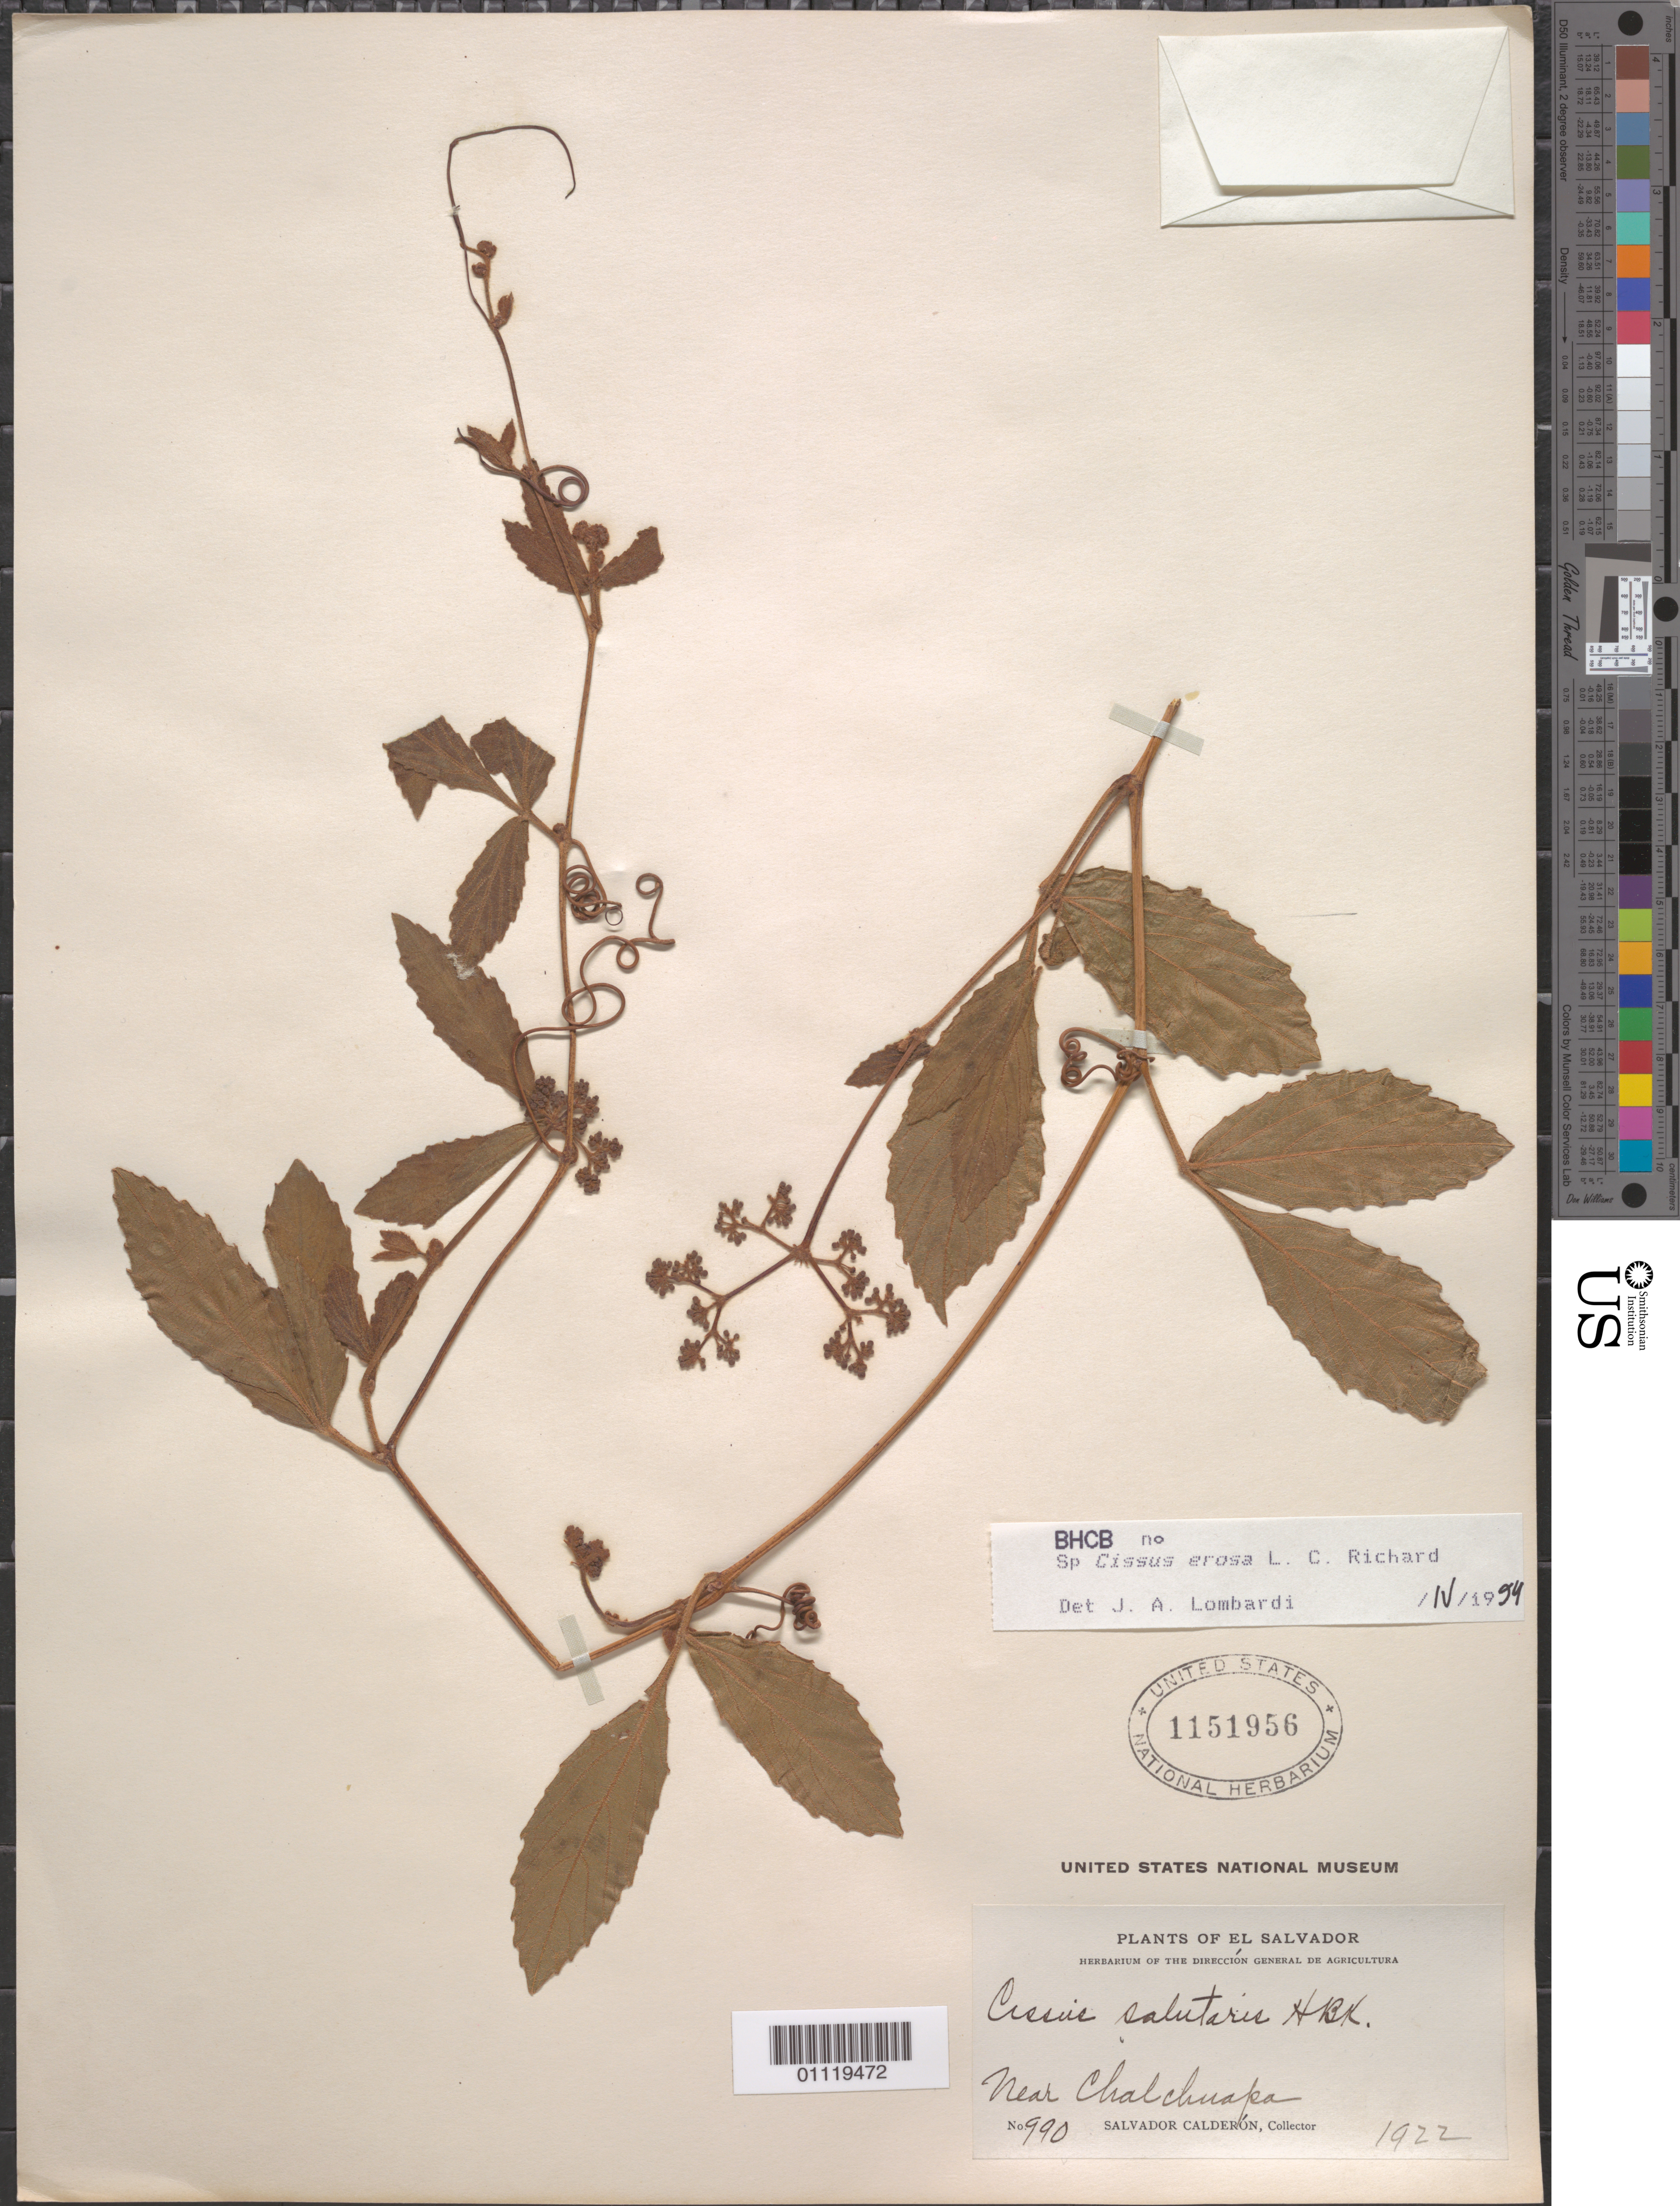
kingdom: Plantae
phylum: Tracheophyta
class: Magnoliopsida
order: Vitales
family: Vitaceae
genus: Cissus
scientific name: Cissus erosa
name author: Rich.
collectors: S. Calderón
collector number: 990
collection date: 1922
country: El Salvador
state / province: Santa Ana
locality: Near Chalchuapa.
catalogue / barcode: US 1151956